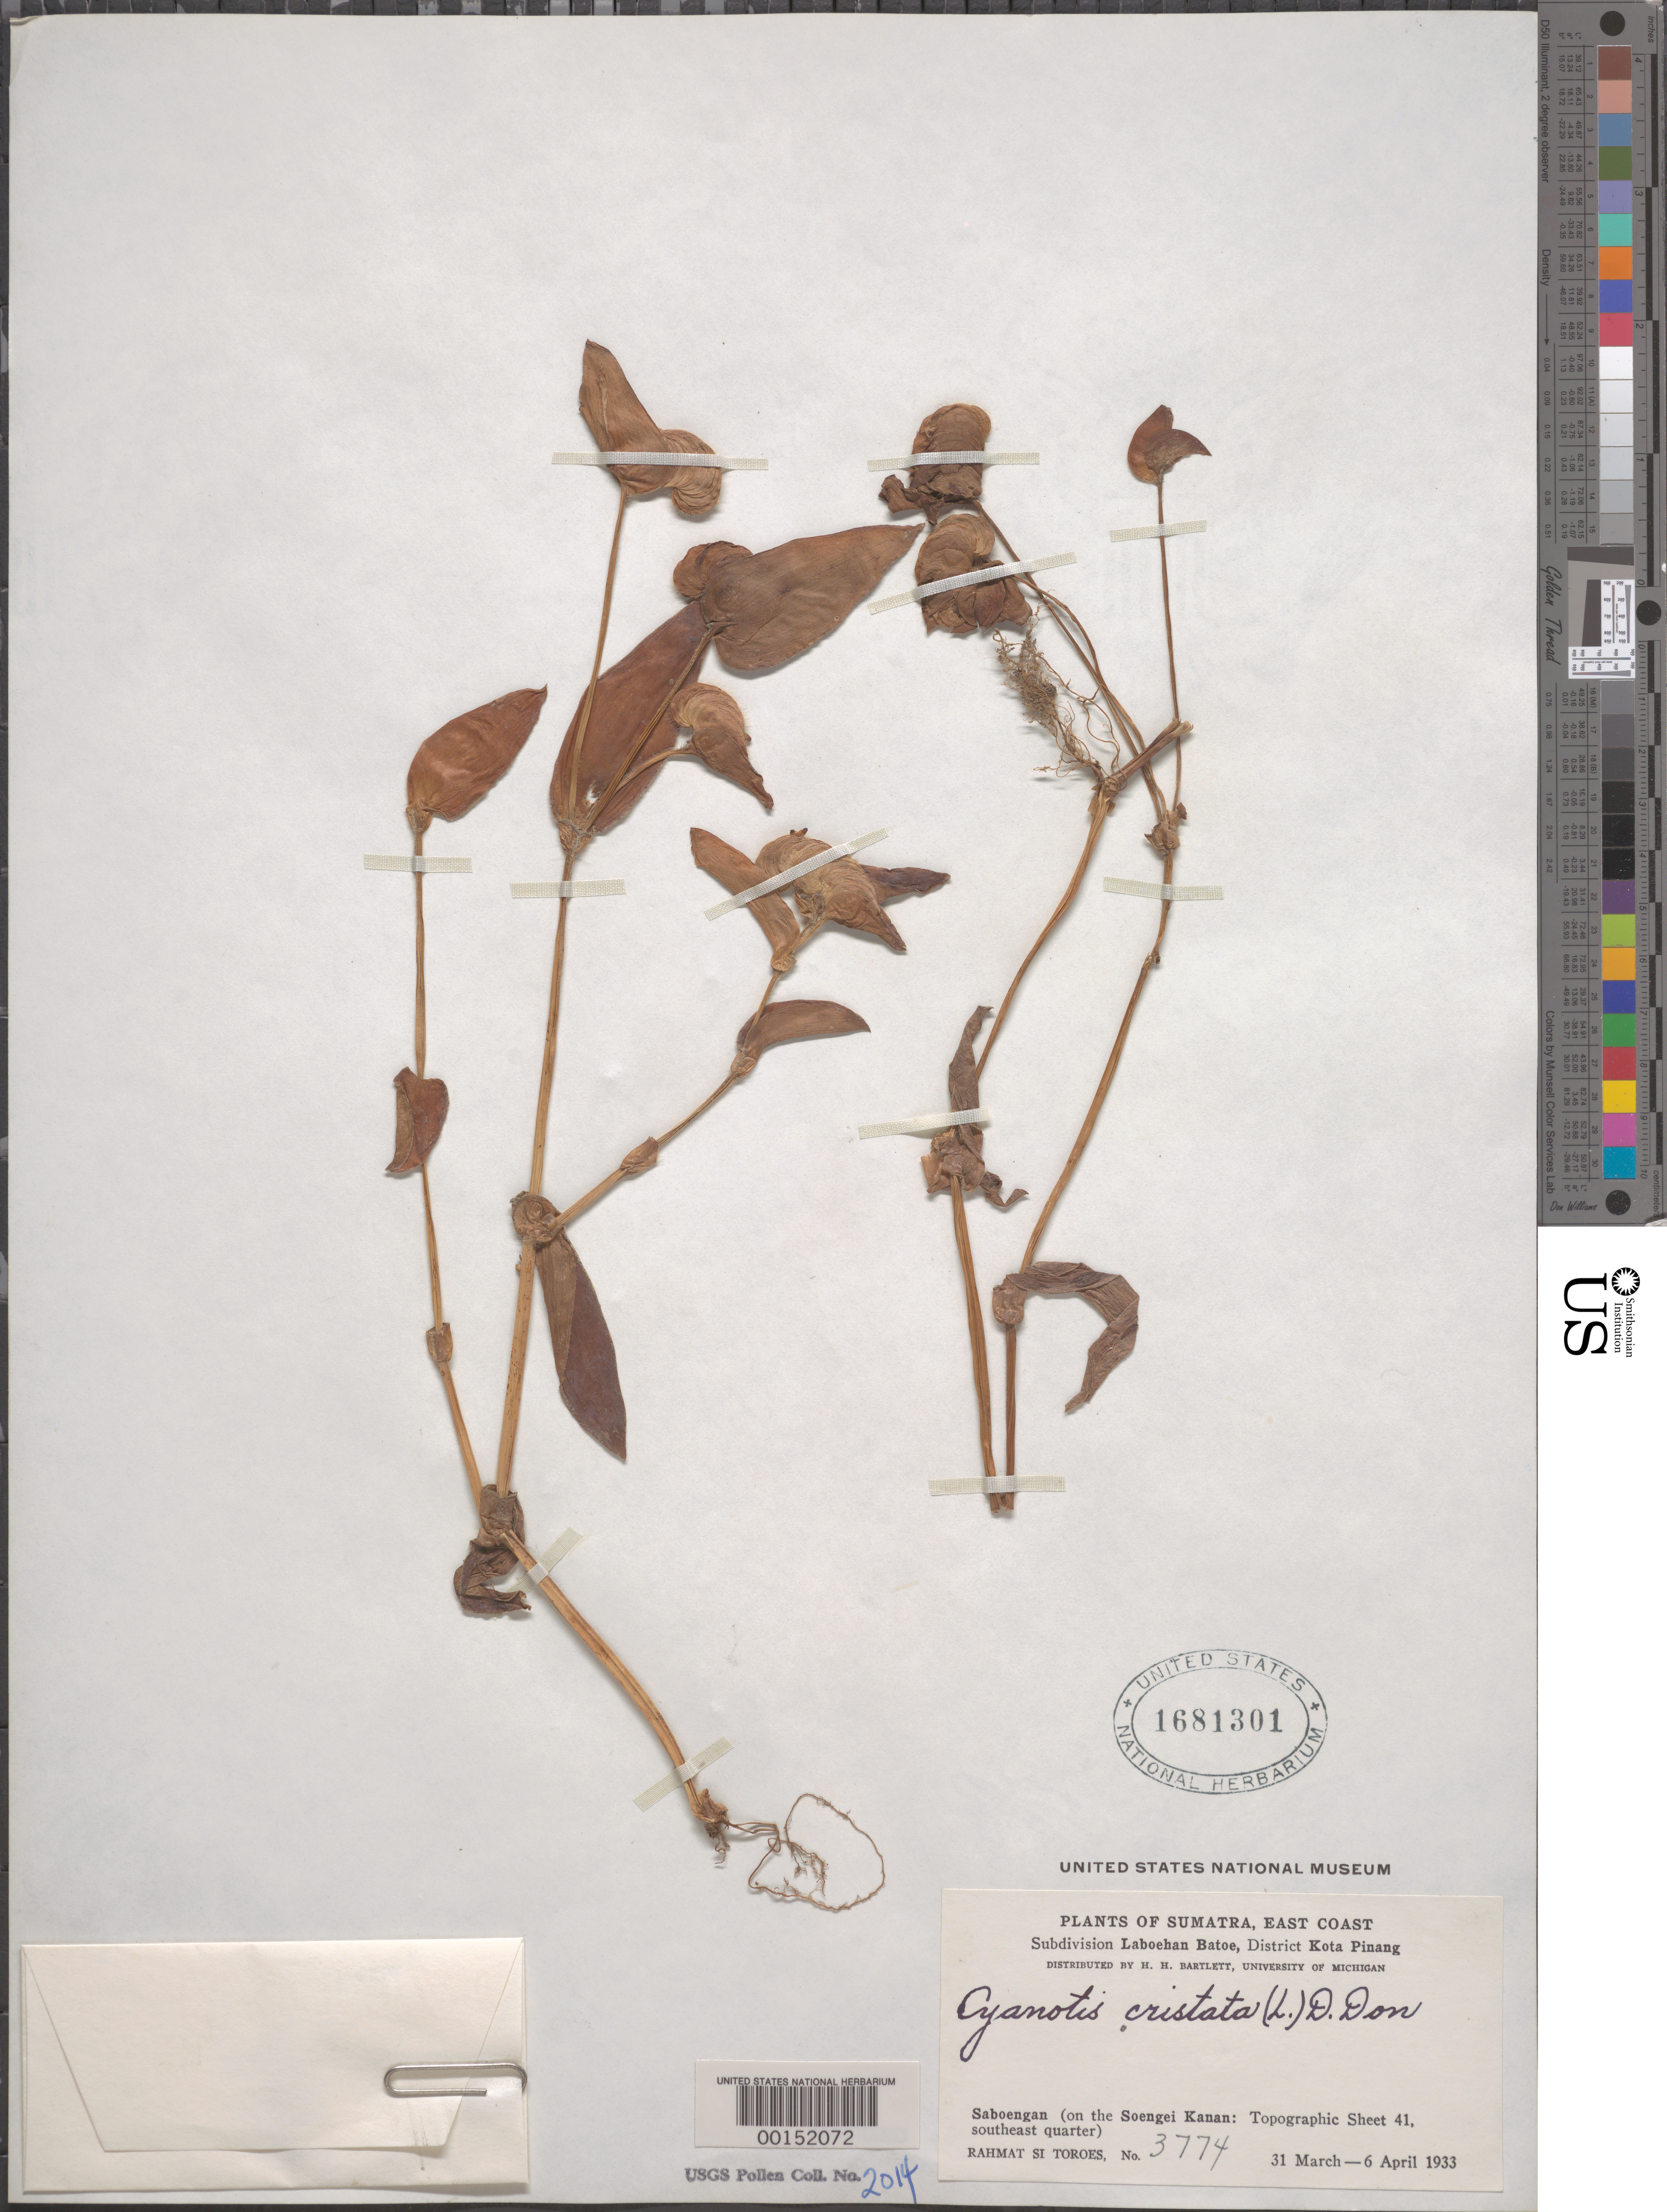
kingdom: Plantae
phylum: Tracheophyta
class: Liliopsida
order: Commelinales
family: Commelinaceae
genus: Cyanotis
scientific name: Cyanotis cristata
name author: (L.) D. Don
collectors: Rahmat Si Boeea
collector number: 3774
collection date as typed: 31 Mar 1933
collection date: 1933-03-31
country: Indonesia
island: Sumatra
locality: Laboehan batoe, kota pinang, saboengan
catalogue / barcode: US 1681301